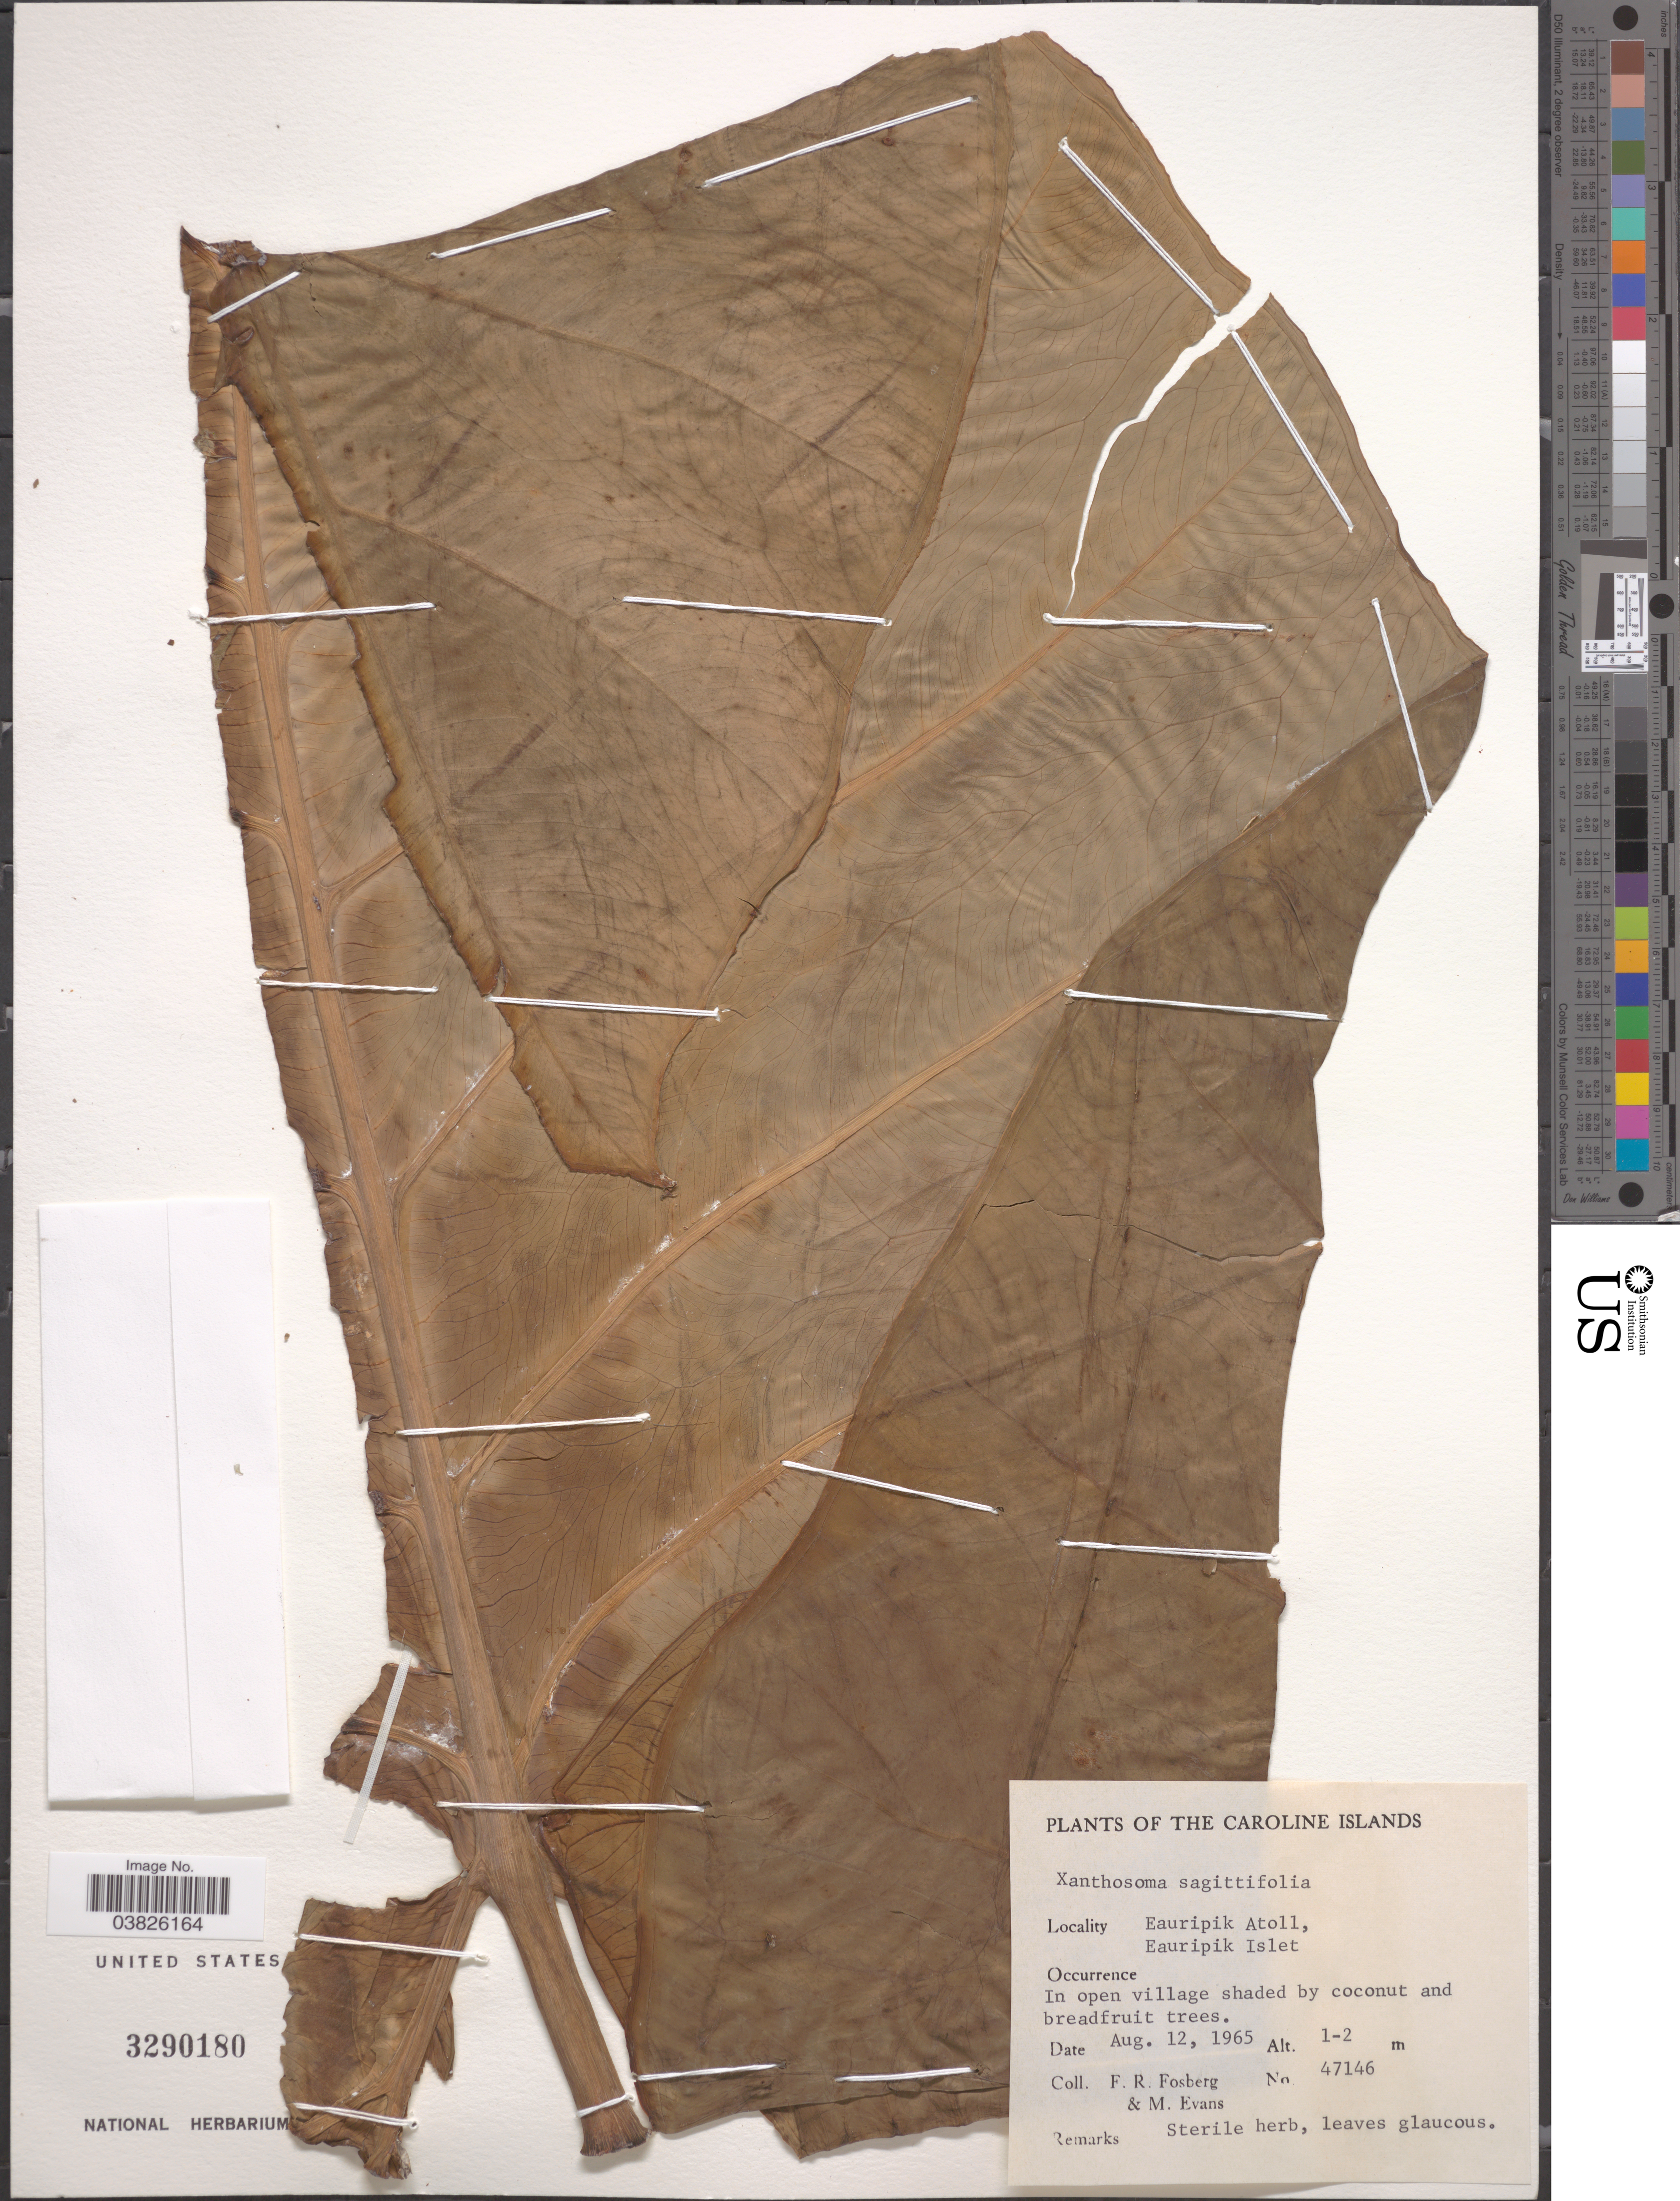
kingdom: Plantae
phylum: Tracheophyta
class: Liliopsida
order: Alismatales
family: Araceae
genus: Xanthosoma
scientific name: Xanthosoma sagittifolium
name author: (L.) Schott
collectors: F. R. Fosberg & M. Evans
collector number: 47146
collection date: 1965-08-12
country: Micronesia, Federated States of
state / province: Yap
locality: The Caroline Islands. Eauripik Atoll, Eauripik Islet.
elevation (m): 1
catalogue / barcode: US 3290180